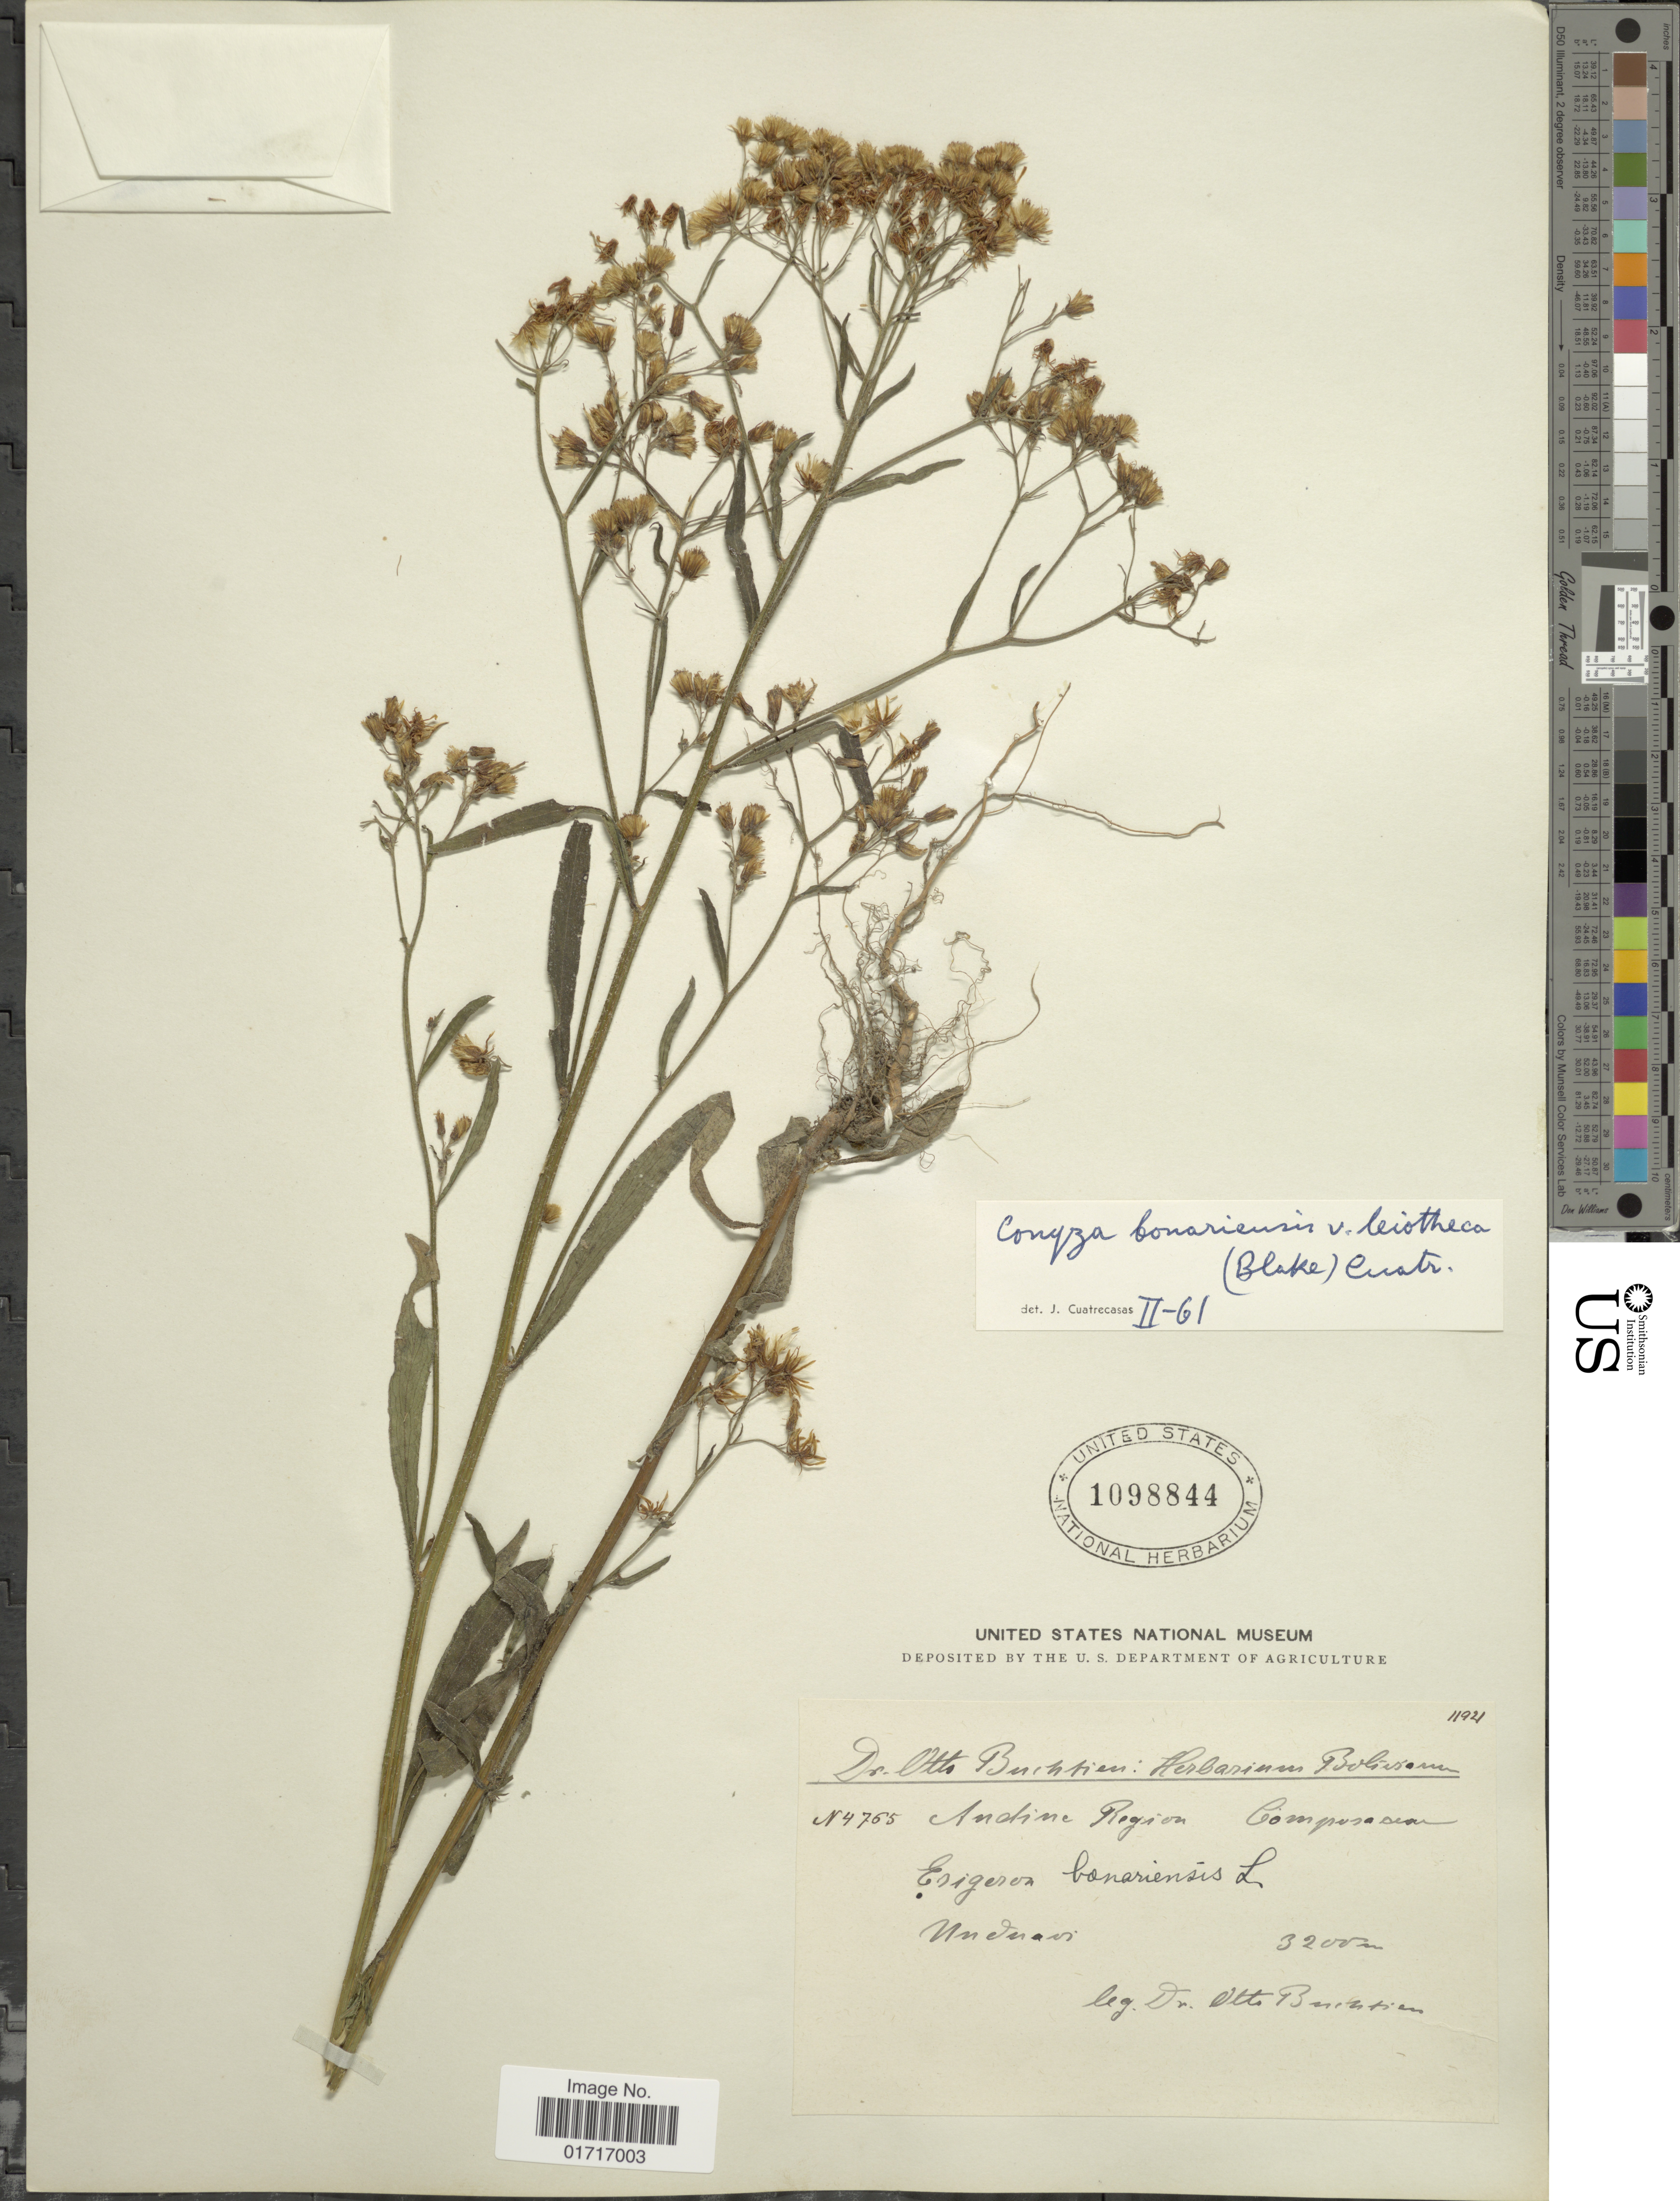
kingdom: Plantae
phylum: Tracheophyta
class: Magnoliopsida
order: Asterales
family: Asteraceae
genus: Conyza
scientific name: Conyza bonariensis var. leiotheca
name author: (S.F. Blake) Cuatrec.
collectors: O. Buchtien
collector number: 4765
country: Bolivia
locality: Unduavi.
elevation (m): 3200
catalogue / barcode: US 1098844